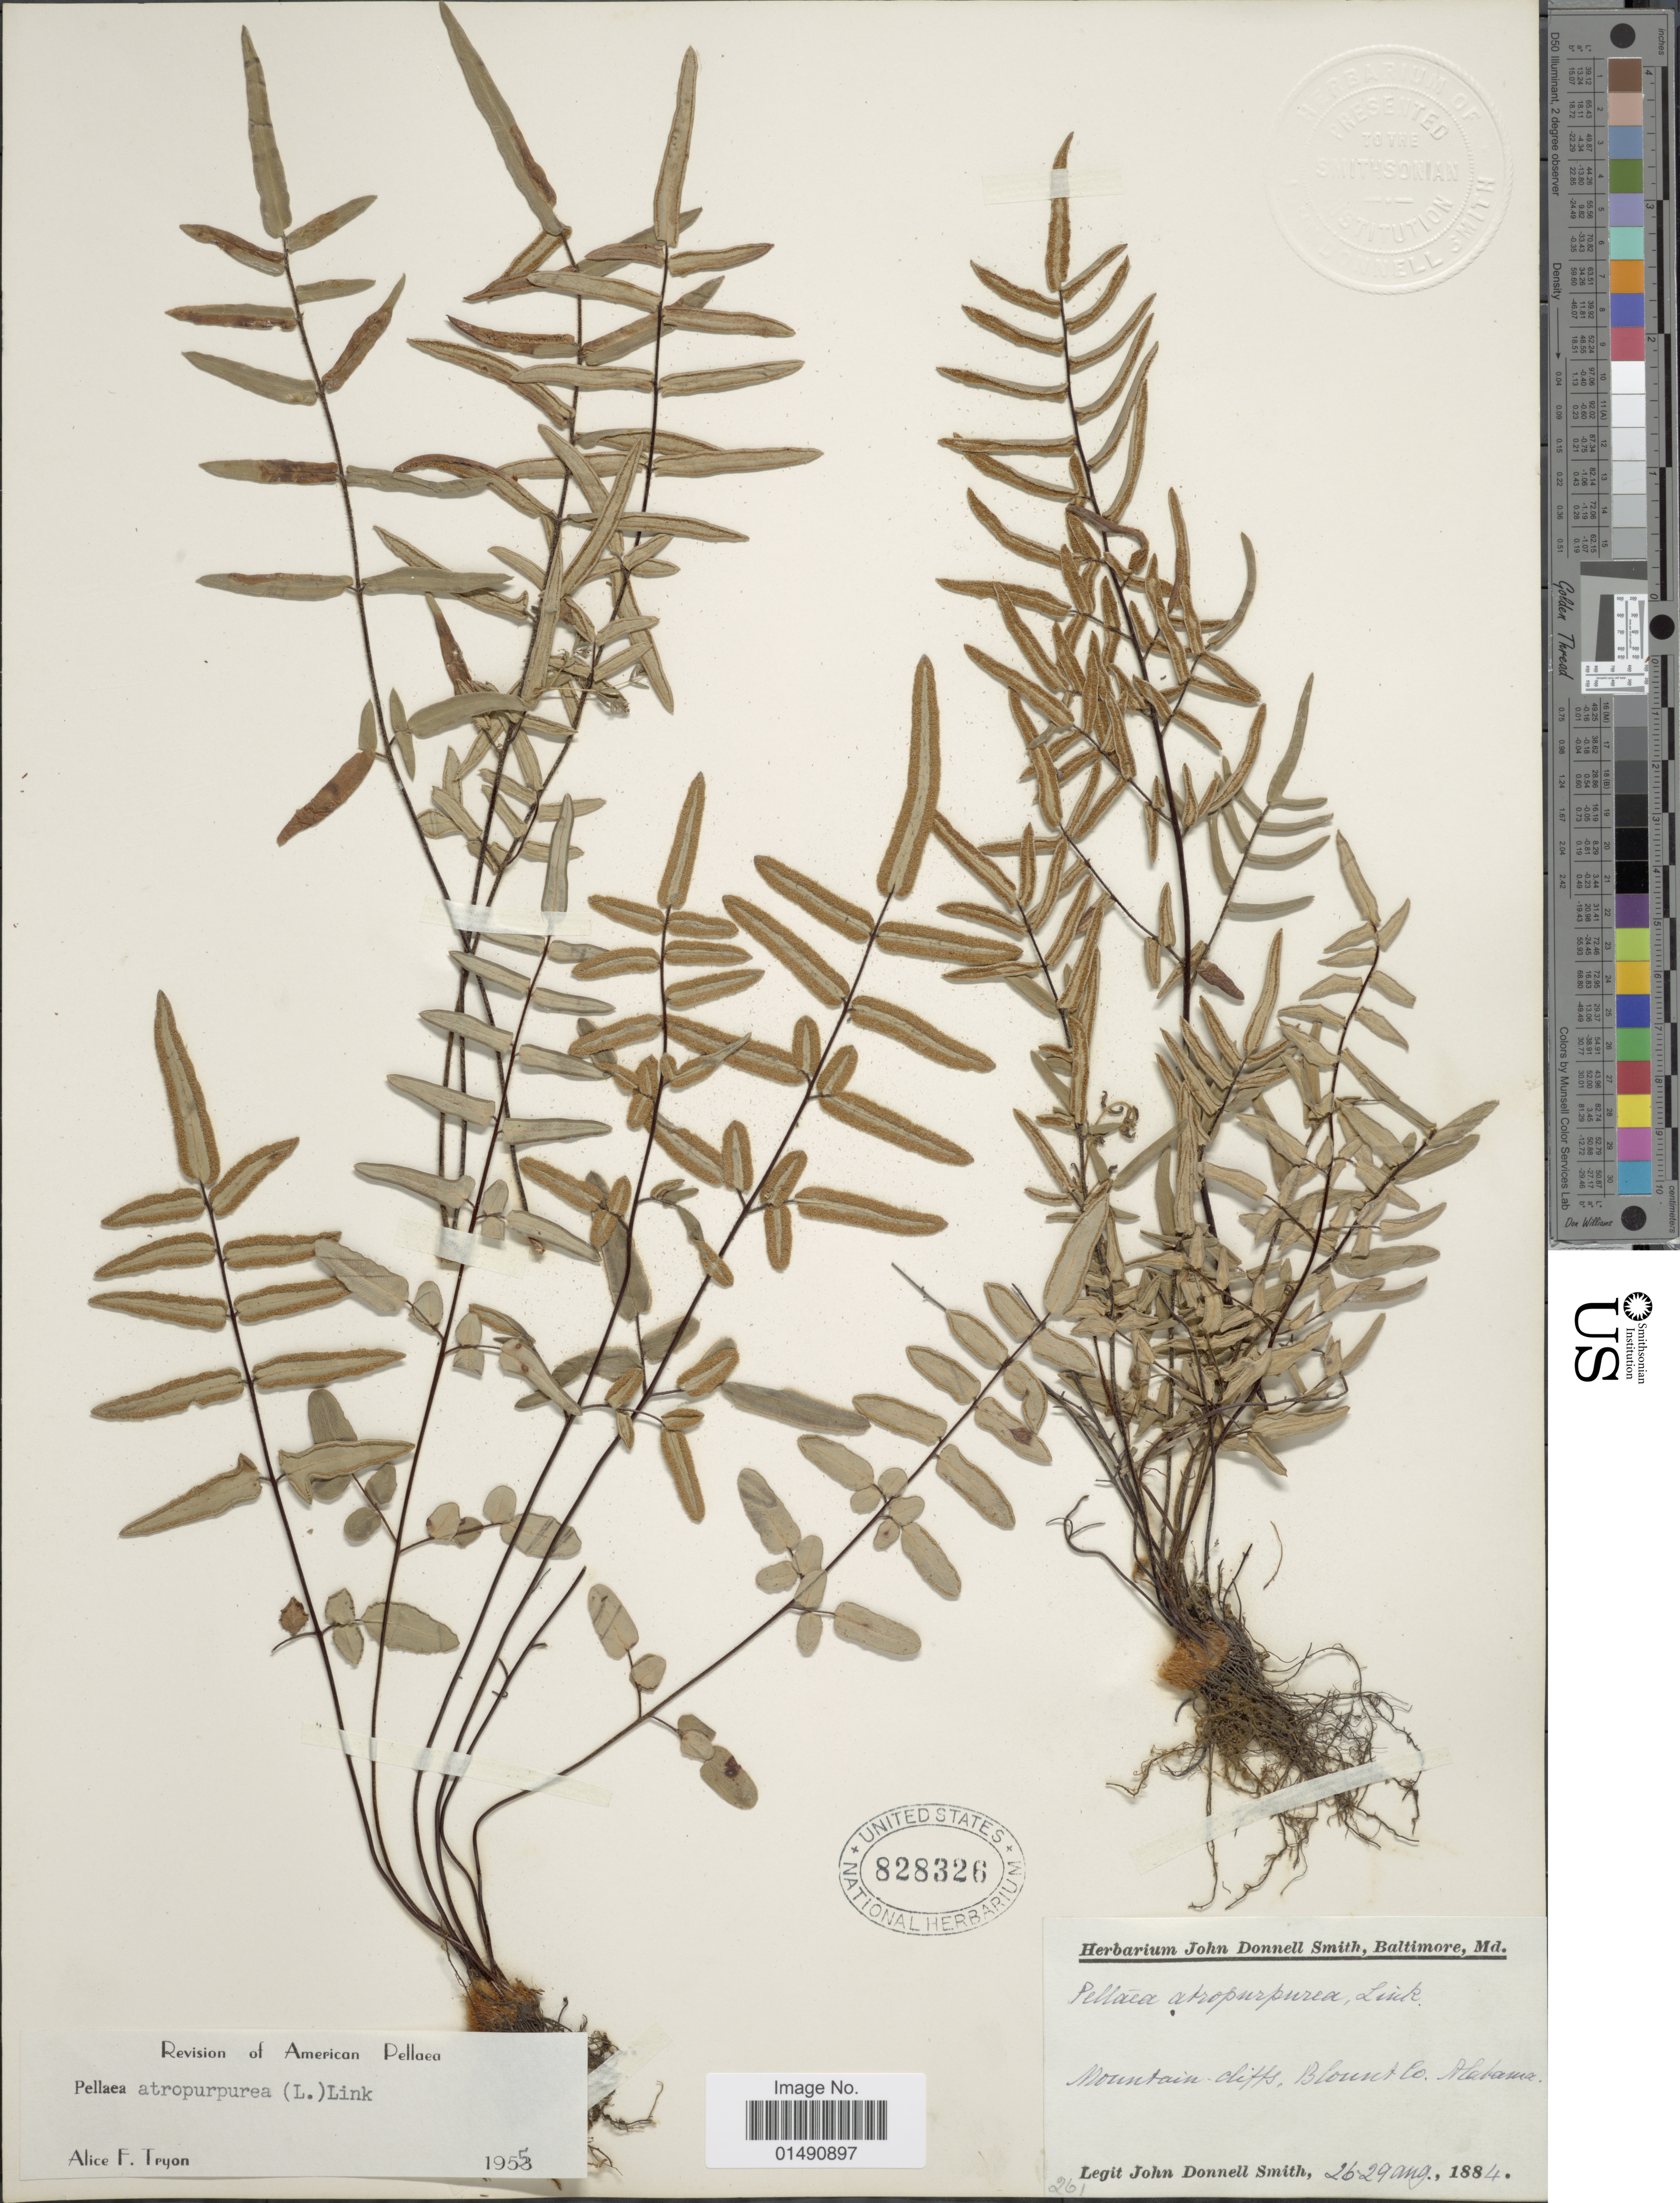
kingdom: Plantae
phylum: Tracheophyta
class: Polypodiopsida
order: Polypodiales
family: Pteridaceae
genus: Pellaea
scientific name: Pellaea atropurpurea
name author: (L.) Link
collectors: J. Donnell Smith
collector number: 261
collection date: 1884-08-26/1884-08-29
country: United States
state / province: Alabama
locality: Mountain cliffs, Blount Co.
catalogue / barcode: US 828326